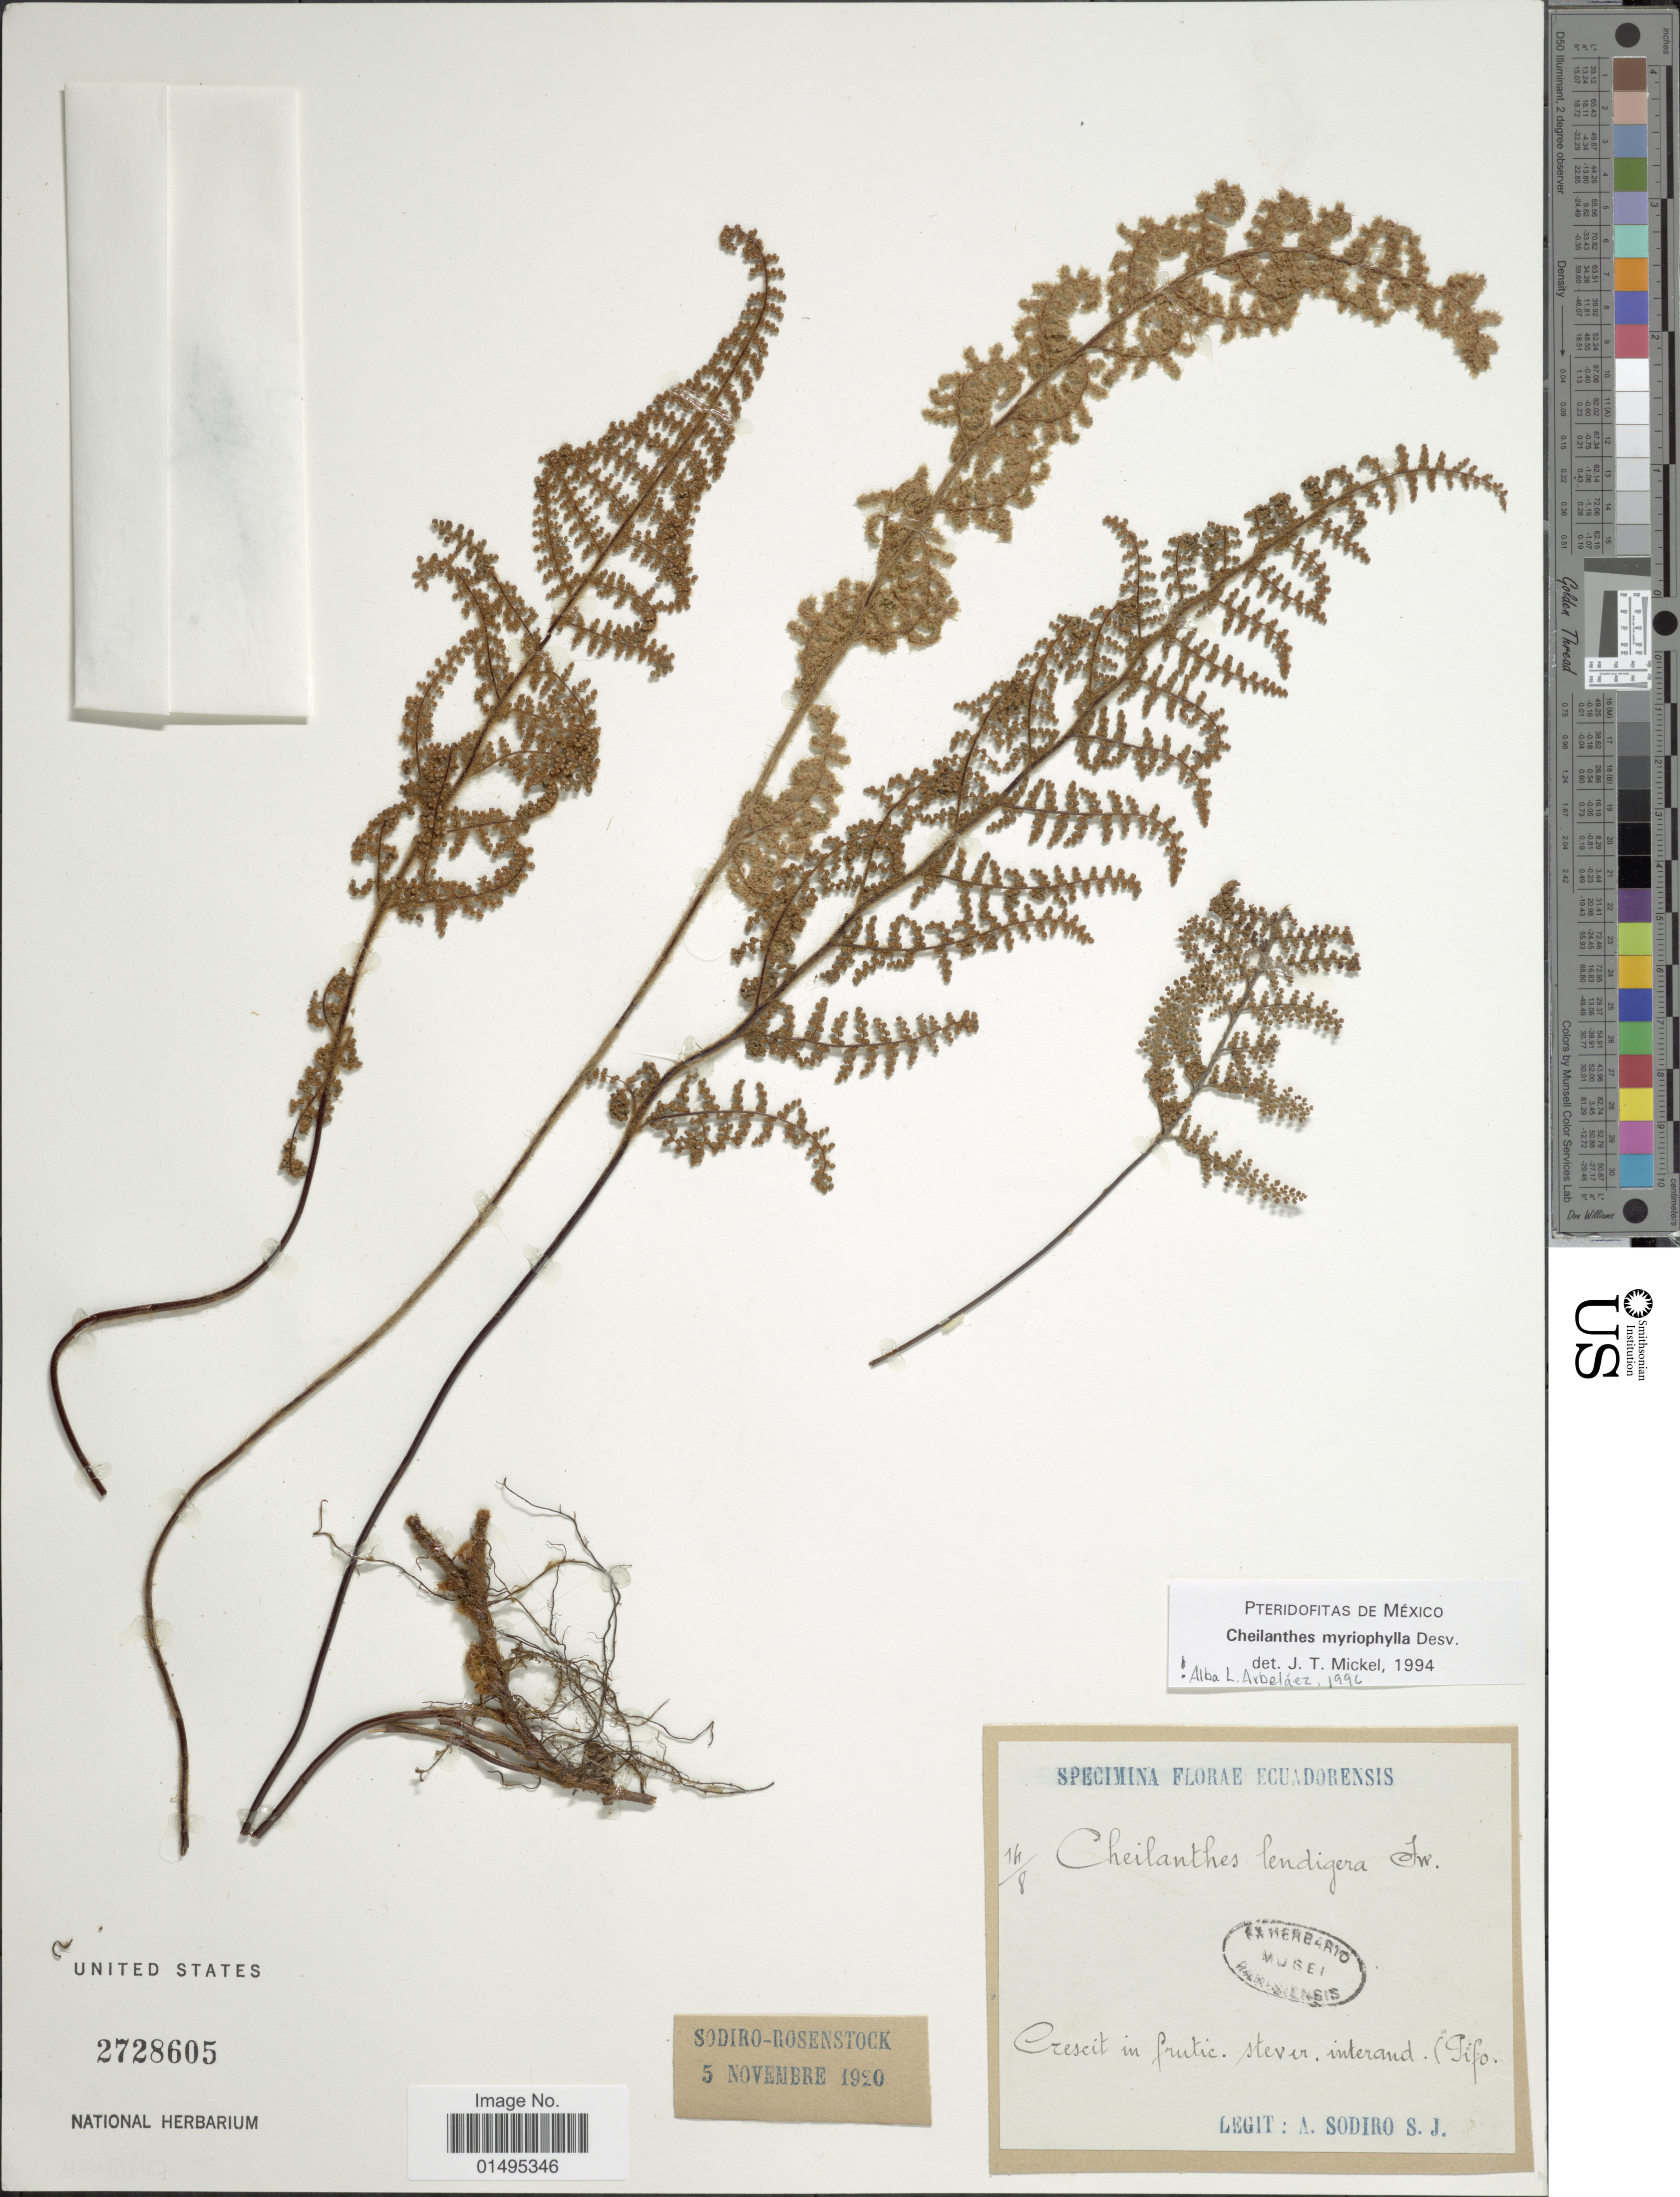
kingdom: Plantae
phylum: Tracheophyta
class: Polypodiopsida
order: Polypodiales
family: Pteridaceae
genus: Myriopteris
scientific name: Myriopteris myriophylla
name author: (Desv.) J. Sm.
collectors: A. Sodiro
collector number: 14/8*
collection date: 1920-11-05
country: Ecuador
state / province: Pichincha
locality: Pifo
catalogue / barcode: US 2728605